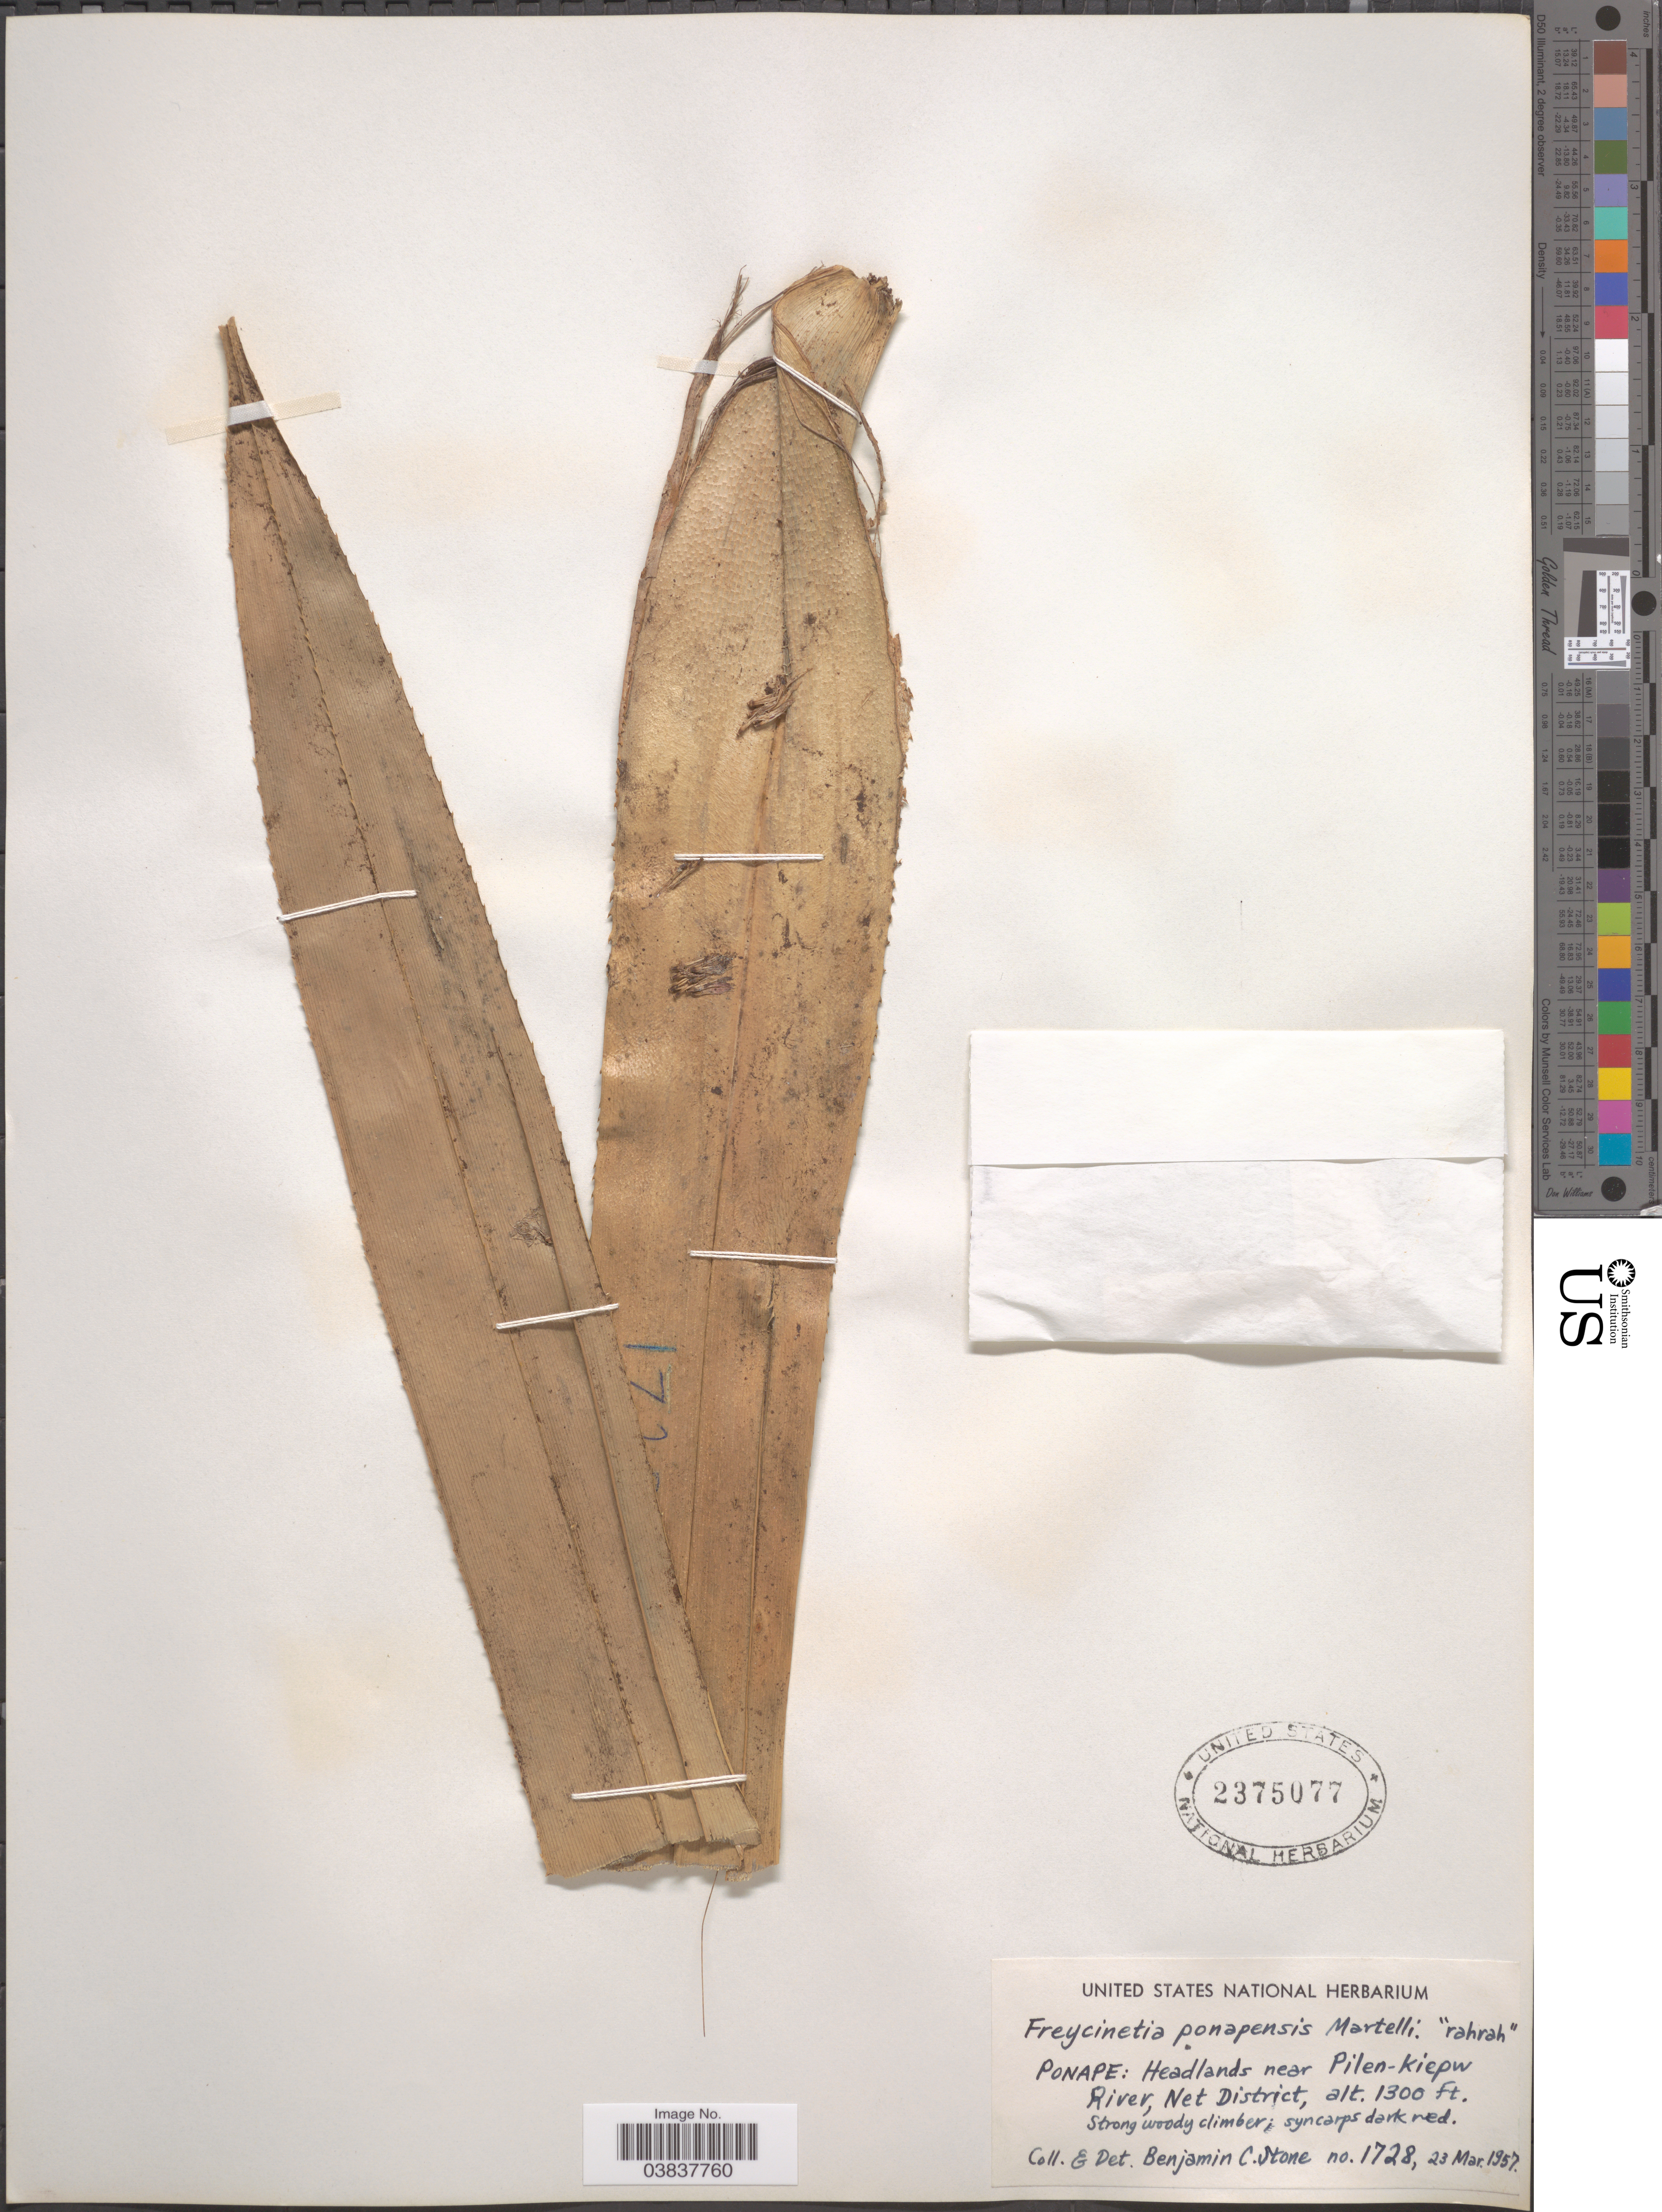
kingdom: Plantae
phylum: Tracheophyta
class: Liliopsida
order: Pandanales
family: Pandanaceae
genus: Freycinetia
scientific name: Freycinetia ponapensis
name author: Martelli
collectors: B. C. Stone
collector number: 1728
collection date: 1957-03-23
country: Micronesia, Federated States of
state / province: Pohnpei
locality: Ponape: Headlands near Pilen-Kiepw River, Net District.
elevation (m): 396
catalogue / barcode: US 2375077